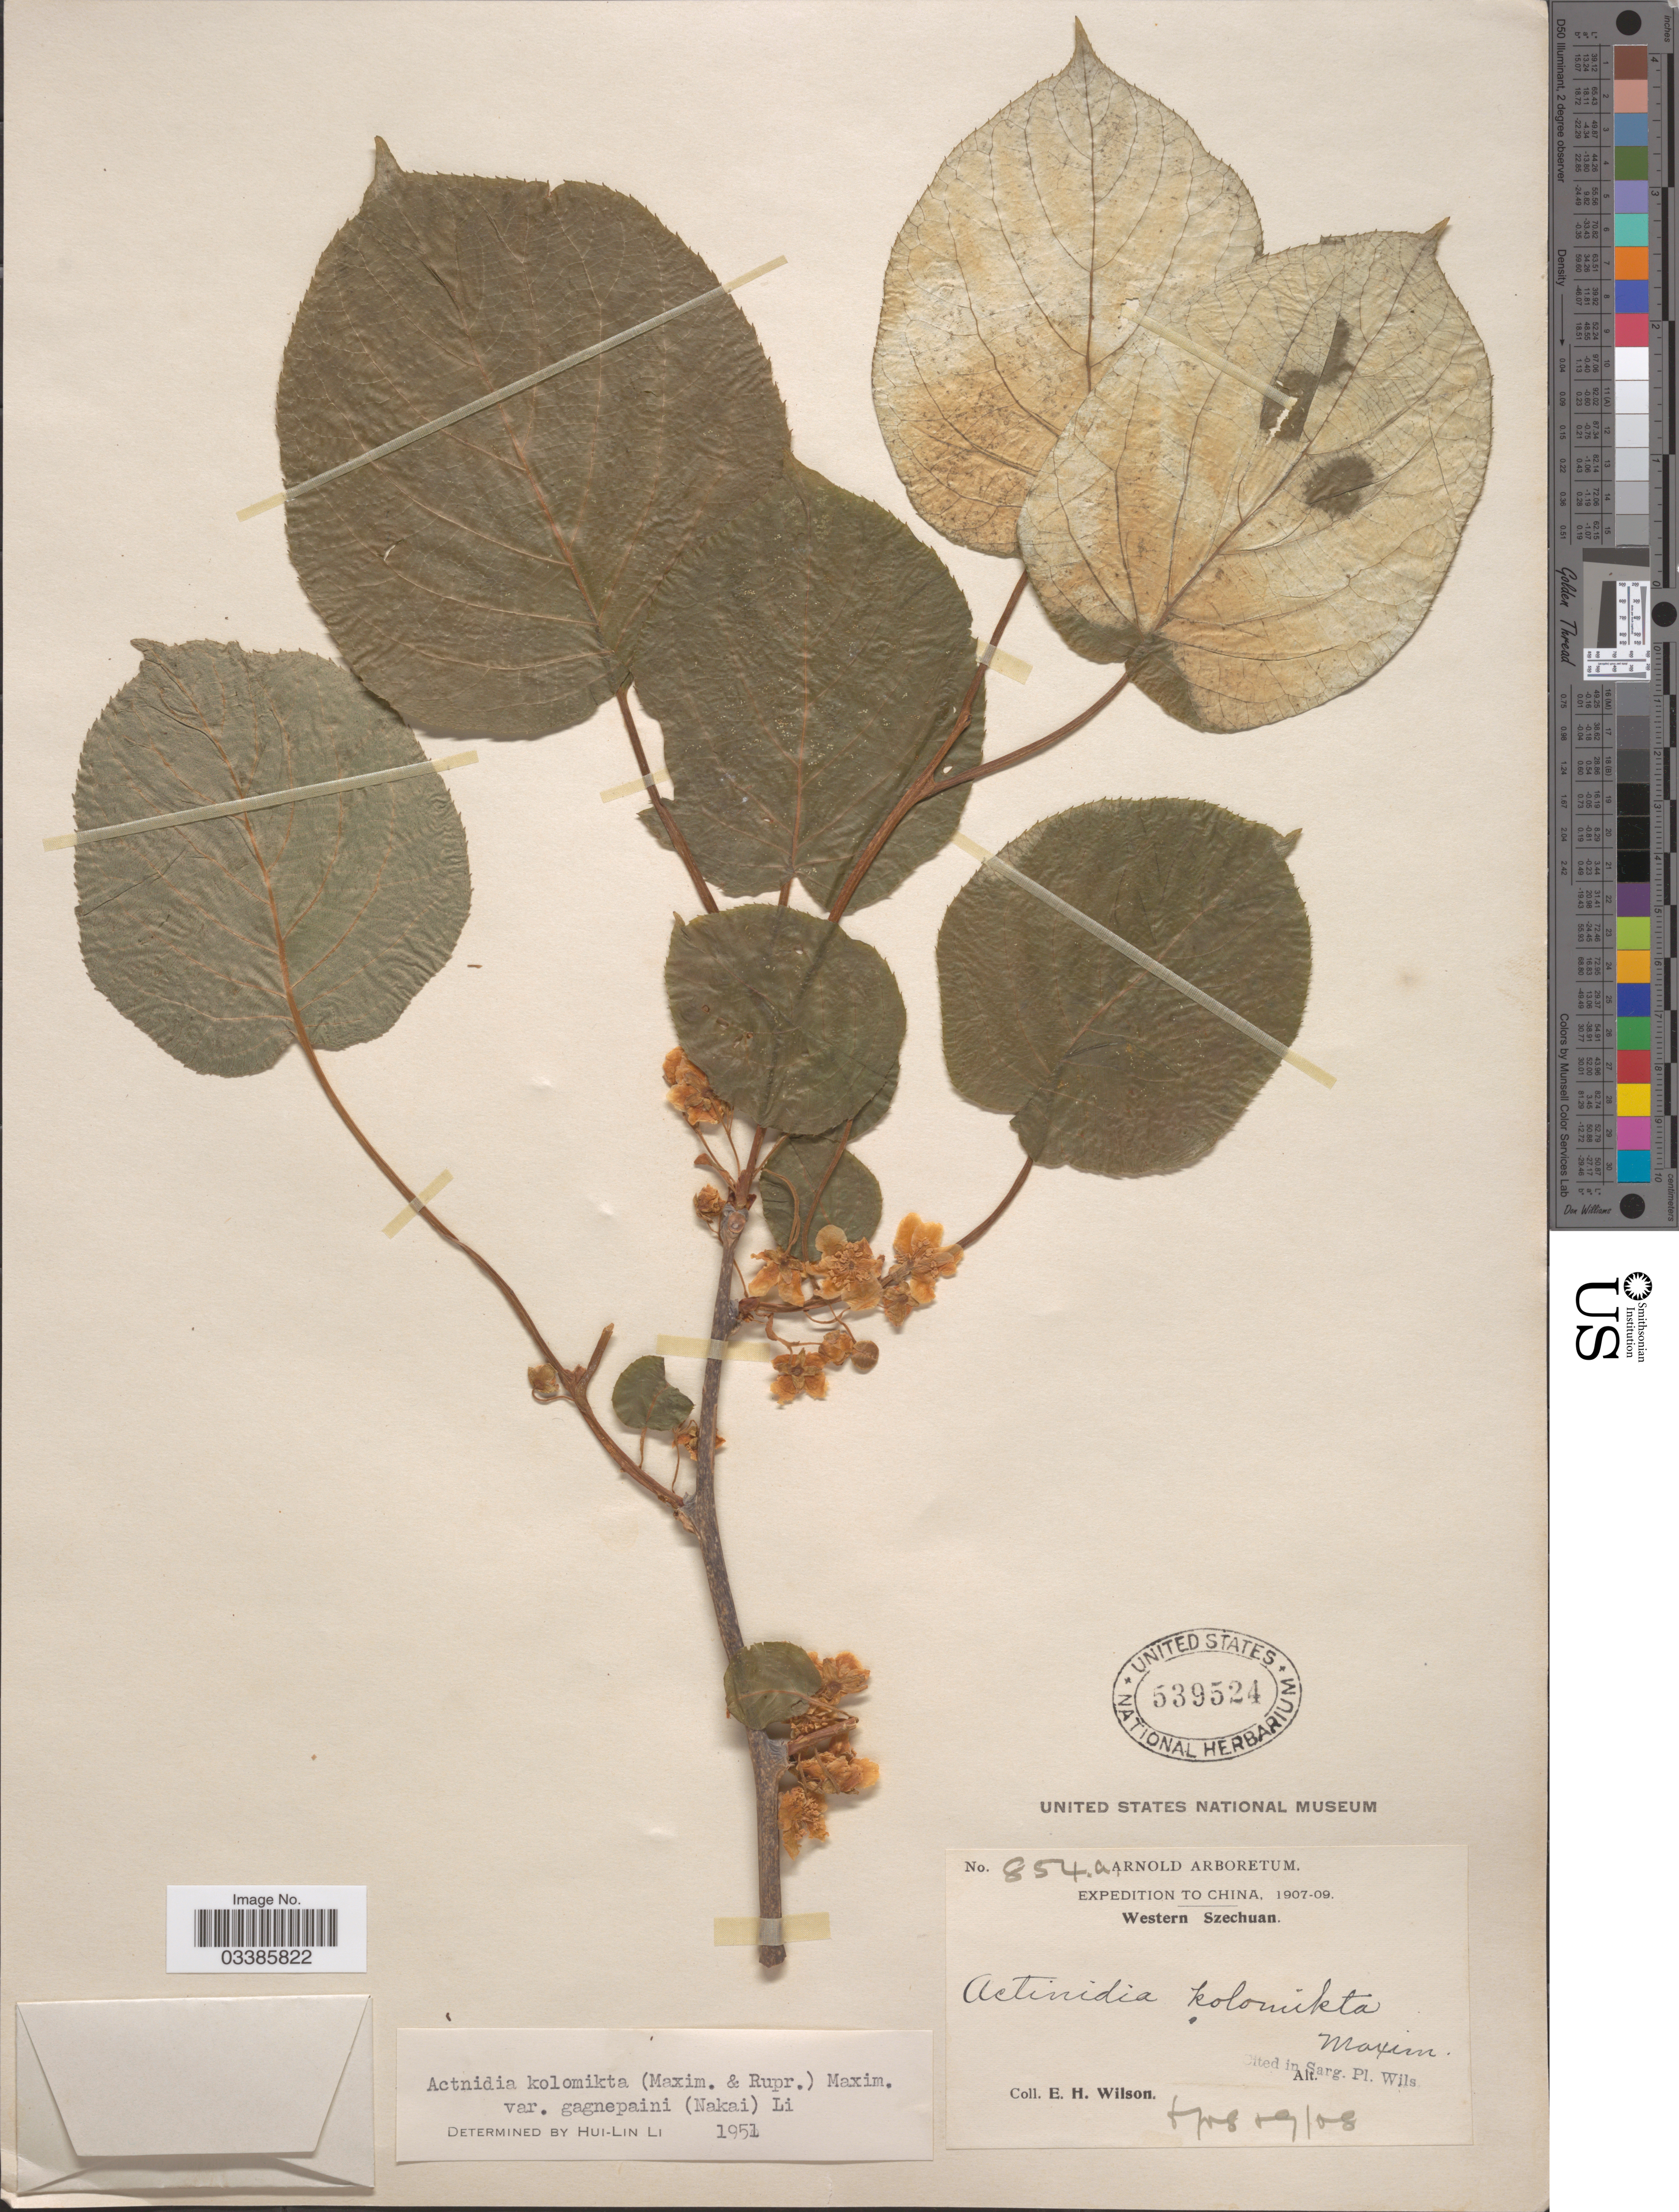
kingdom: Plantae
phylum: Tracheophyta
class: Magnoliopsida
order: Ericales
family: Actinidiaceae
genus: Actinidia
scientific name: Actinidia kolomikta var. gagnepainii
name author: (Nakai) H.L. Li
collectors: E. Wilson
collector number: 854 a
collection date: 1908-06/1908-09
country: China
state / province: Sichuan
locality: Western Szechuan.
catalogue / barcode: US 539524